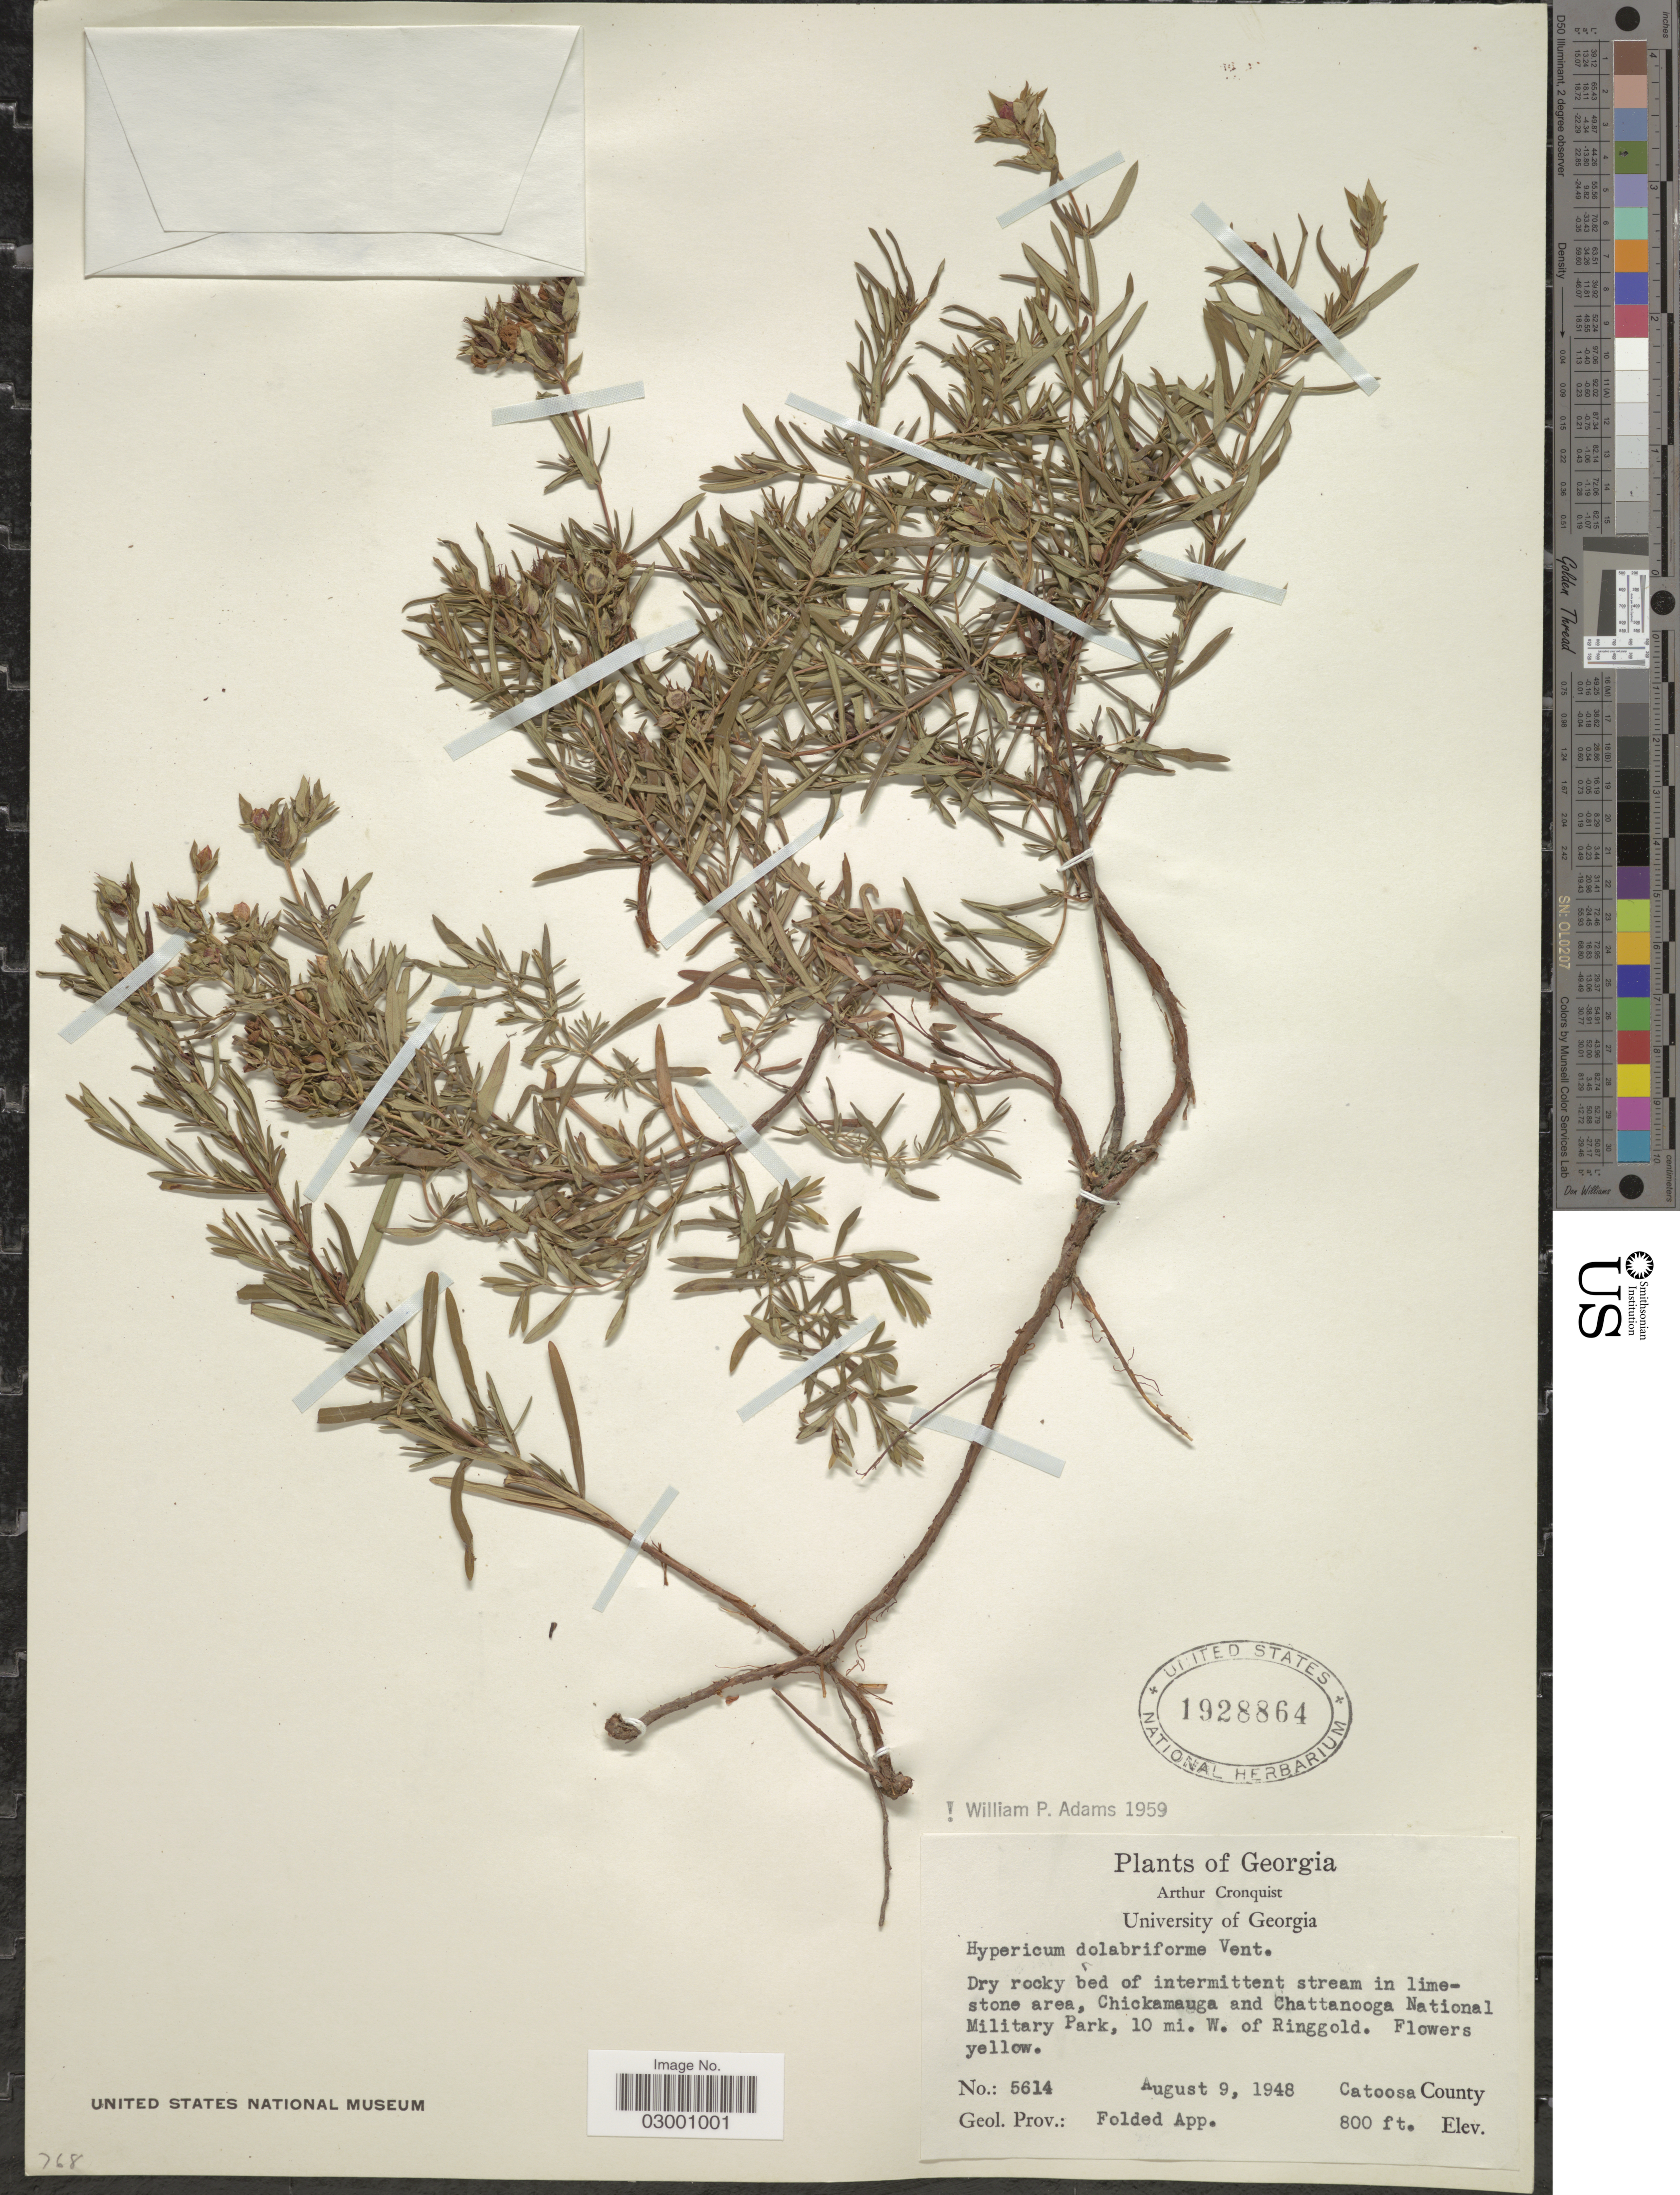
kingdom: Plantae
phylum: Tracheophyta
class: Magnoliopsida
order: Malpighiales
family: Hypericaceae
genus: Hypericum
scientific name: Hypericum dolabriforme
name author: Vent.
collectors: A. J. Cronquist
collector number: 5614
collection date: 1948-08-09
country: United States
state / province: Georgia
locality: Chickamauga and Chattanooga National Military Park, 10 mi. W. of Ringgold. Catoosa County. Geol. Prov.: Folded App.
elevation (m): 244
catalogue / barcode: US 1928864